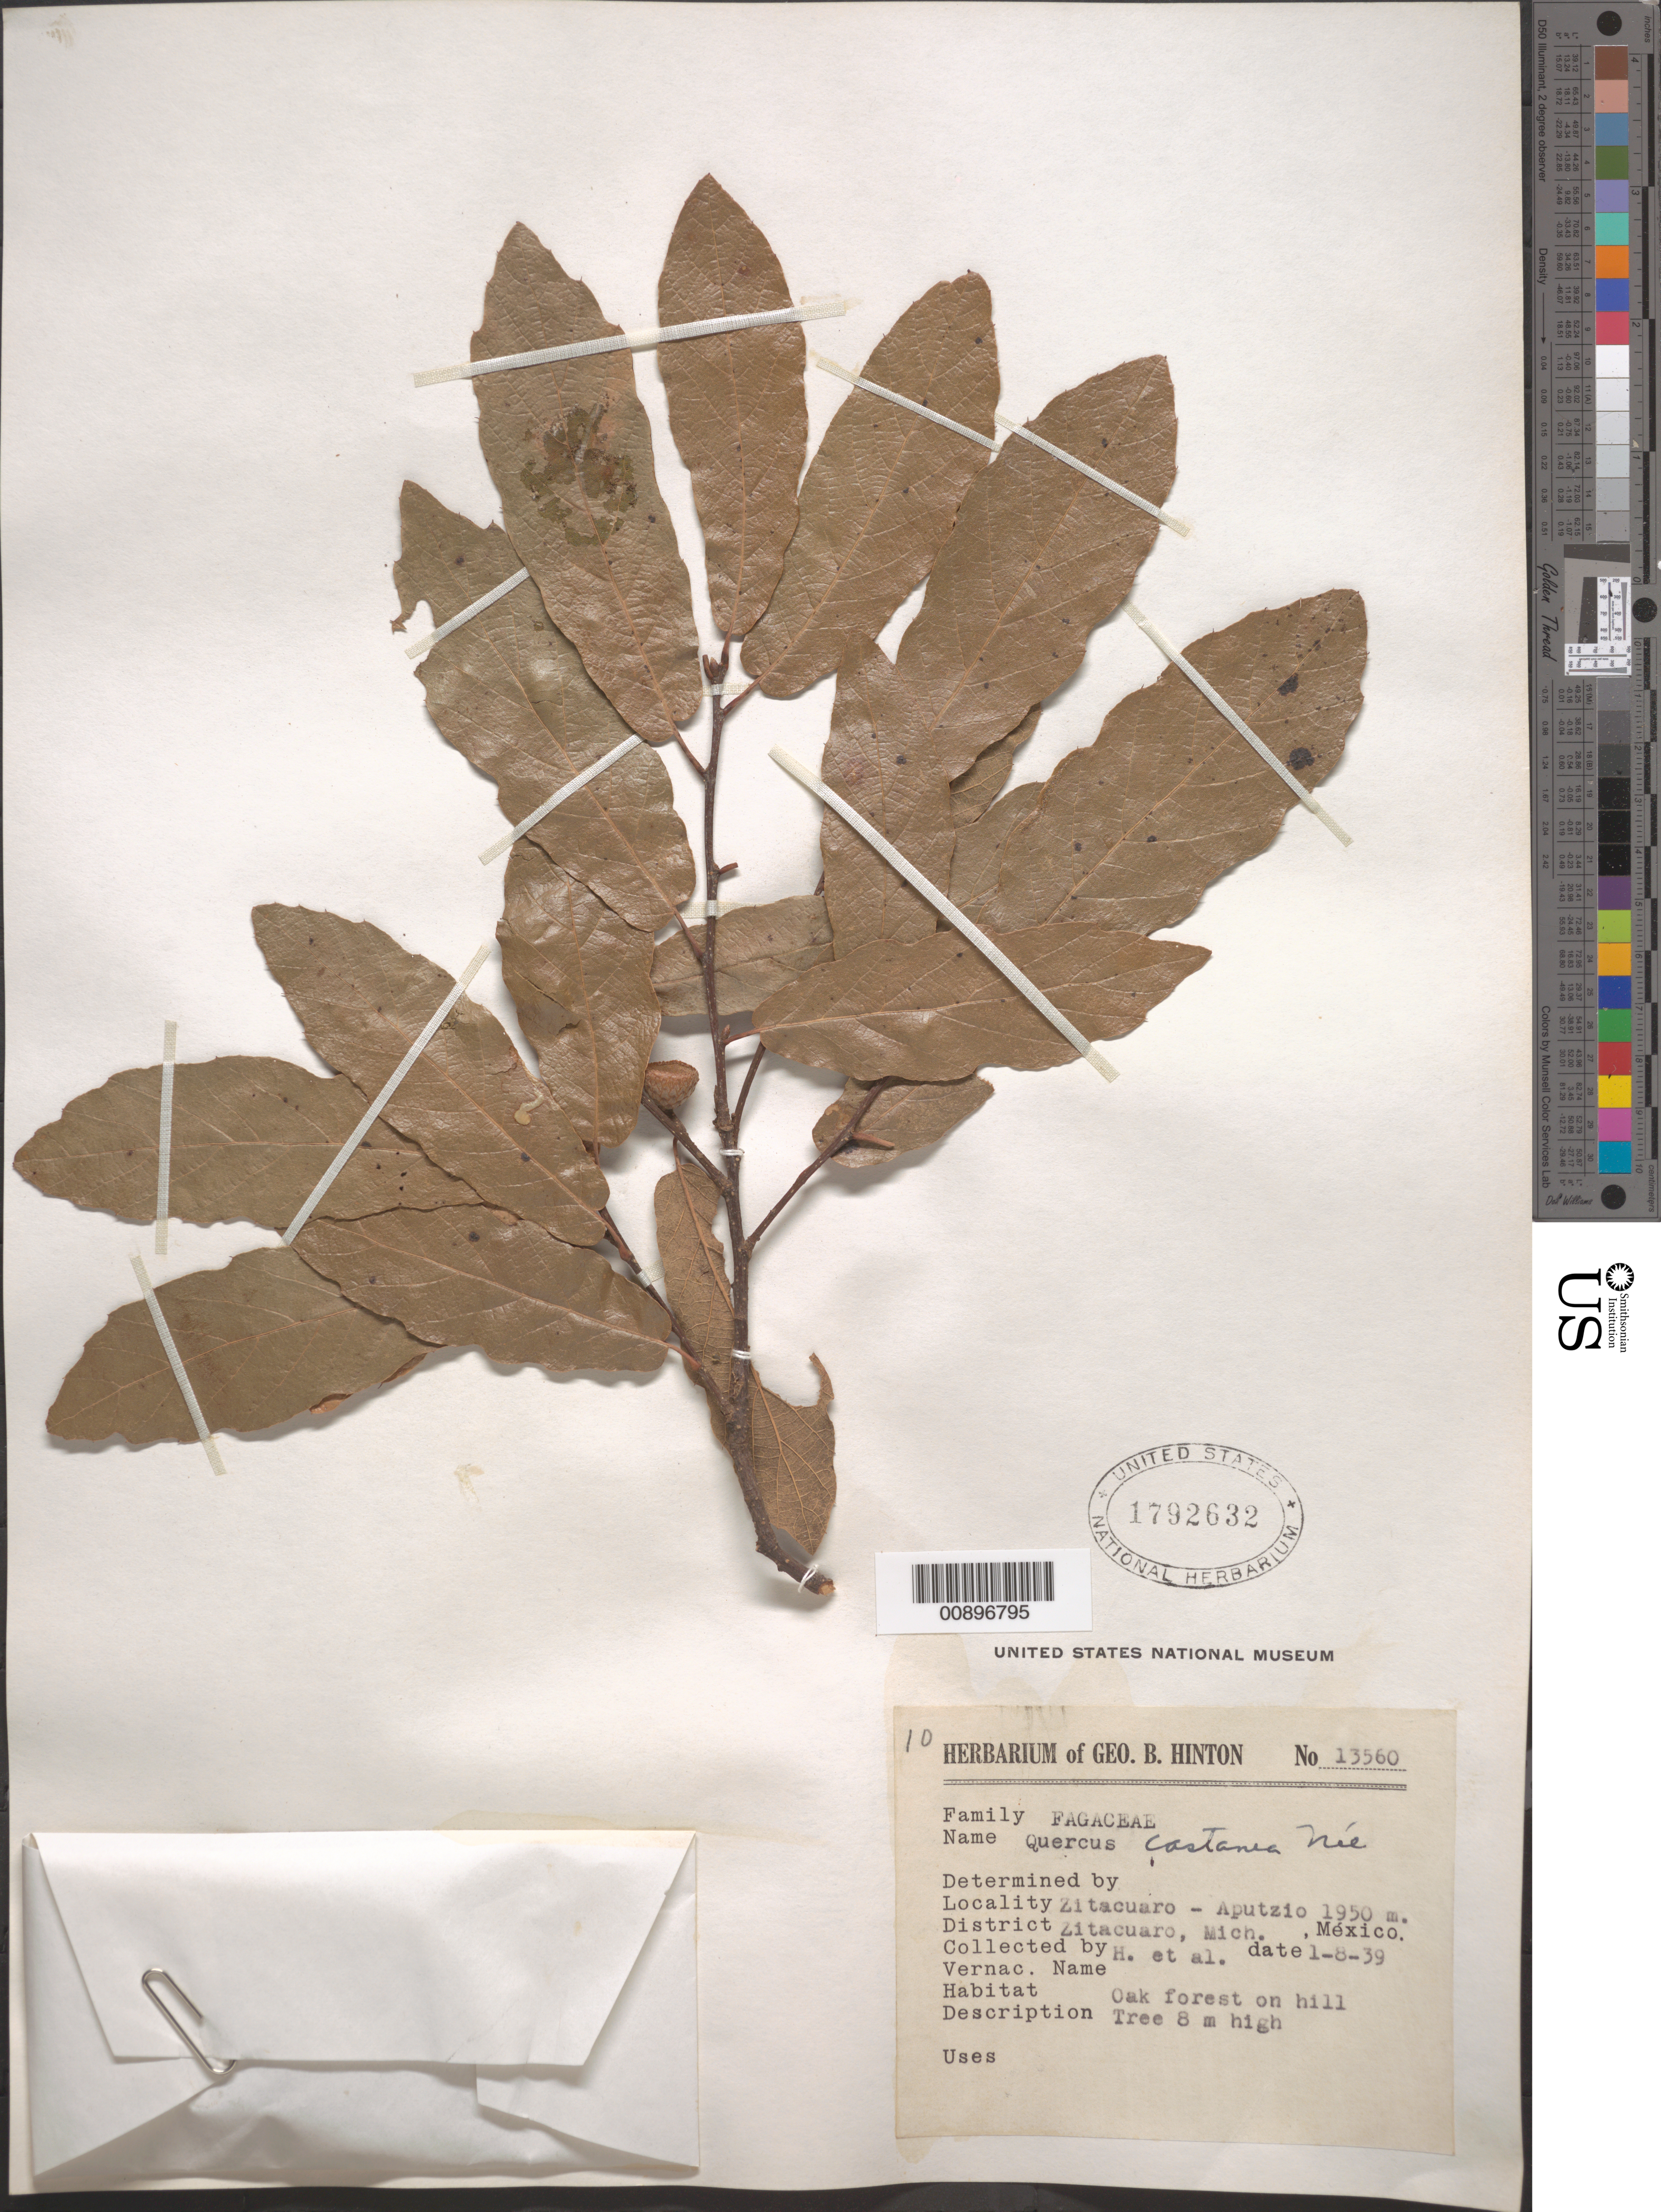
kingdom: Plantae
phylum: Tracheophyta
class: Magnoliopsida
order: Fagales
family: Fagaceae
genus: Quercus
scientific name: Quercus castanea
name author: Née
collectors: G. B. Hinton & et al.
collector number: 13560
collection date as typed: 08 Jan 1939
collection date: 1939-01-08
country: Mexico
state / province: Michoacán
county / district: Zitácuaro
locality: Zitácuaro - Aputzio, District Zitácuaro, Michoacán.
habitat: Oak forest on hill.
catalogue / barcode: US 1792632